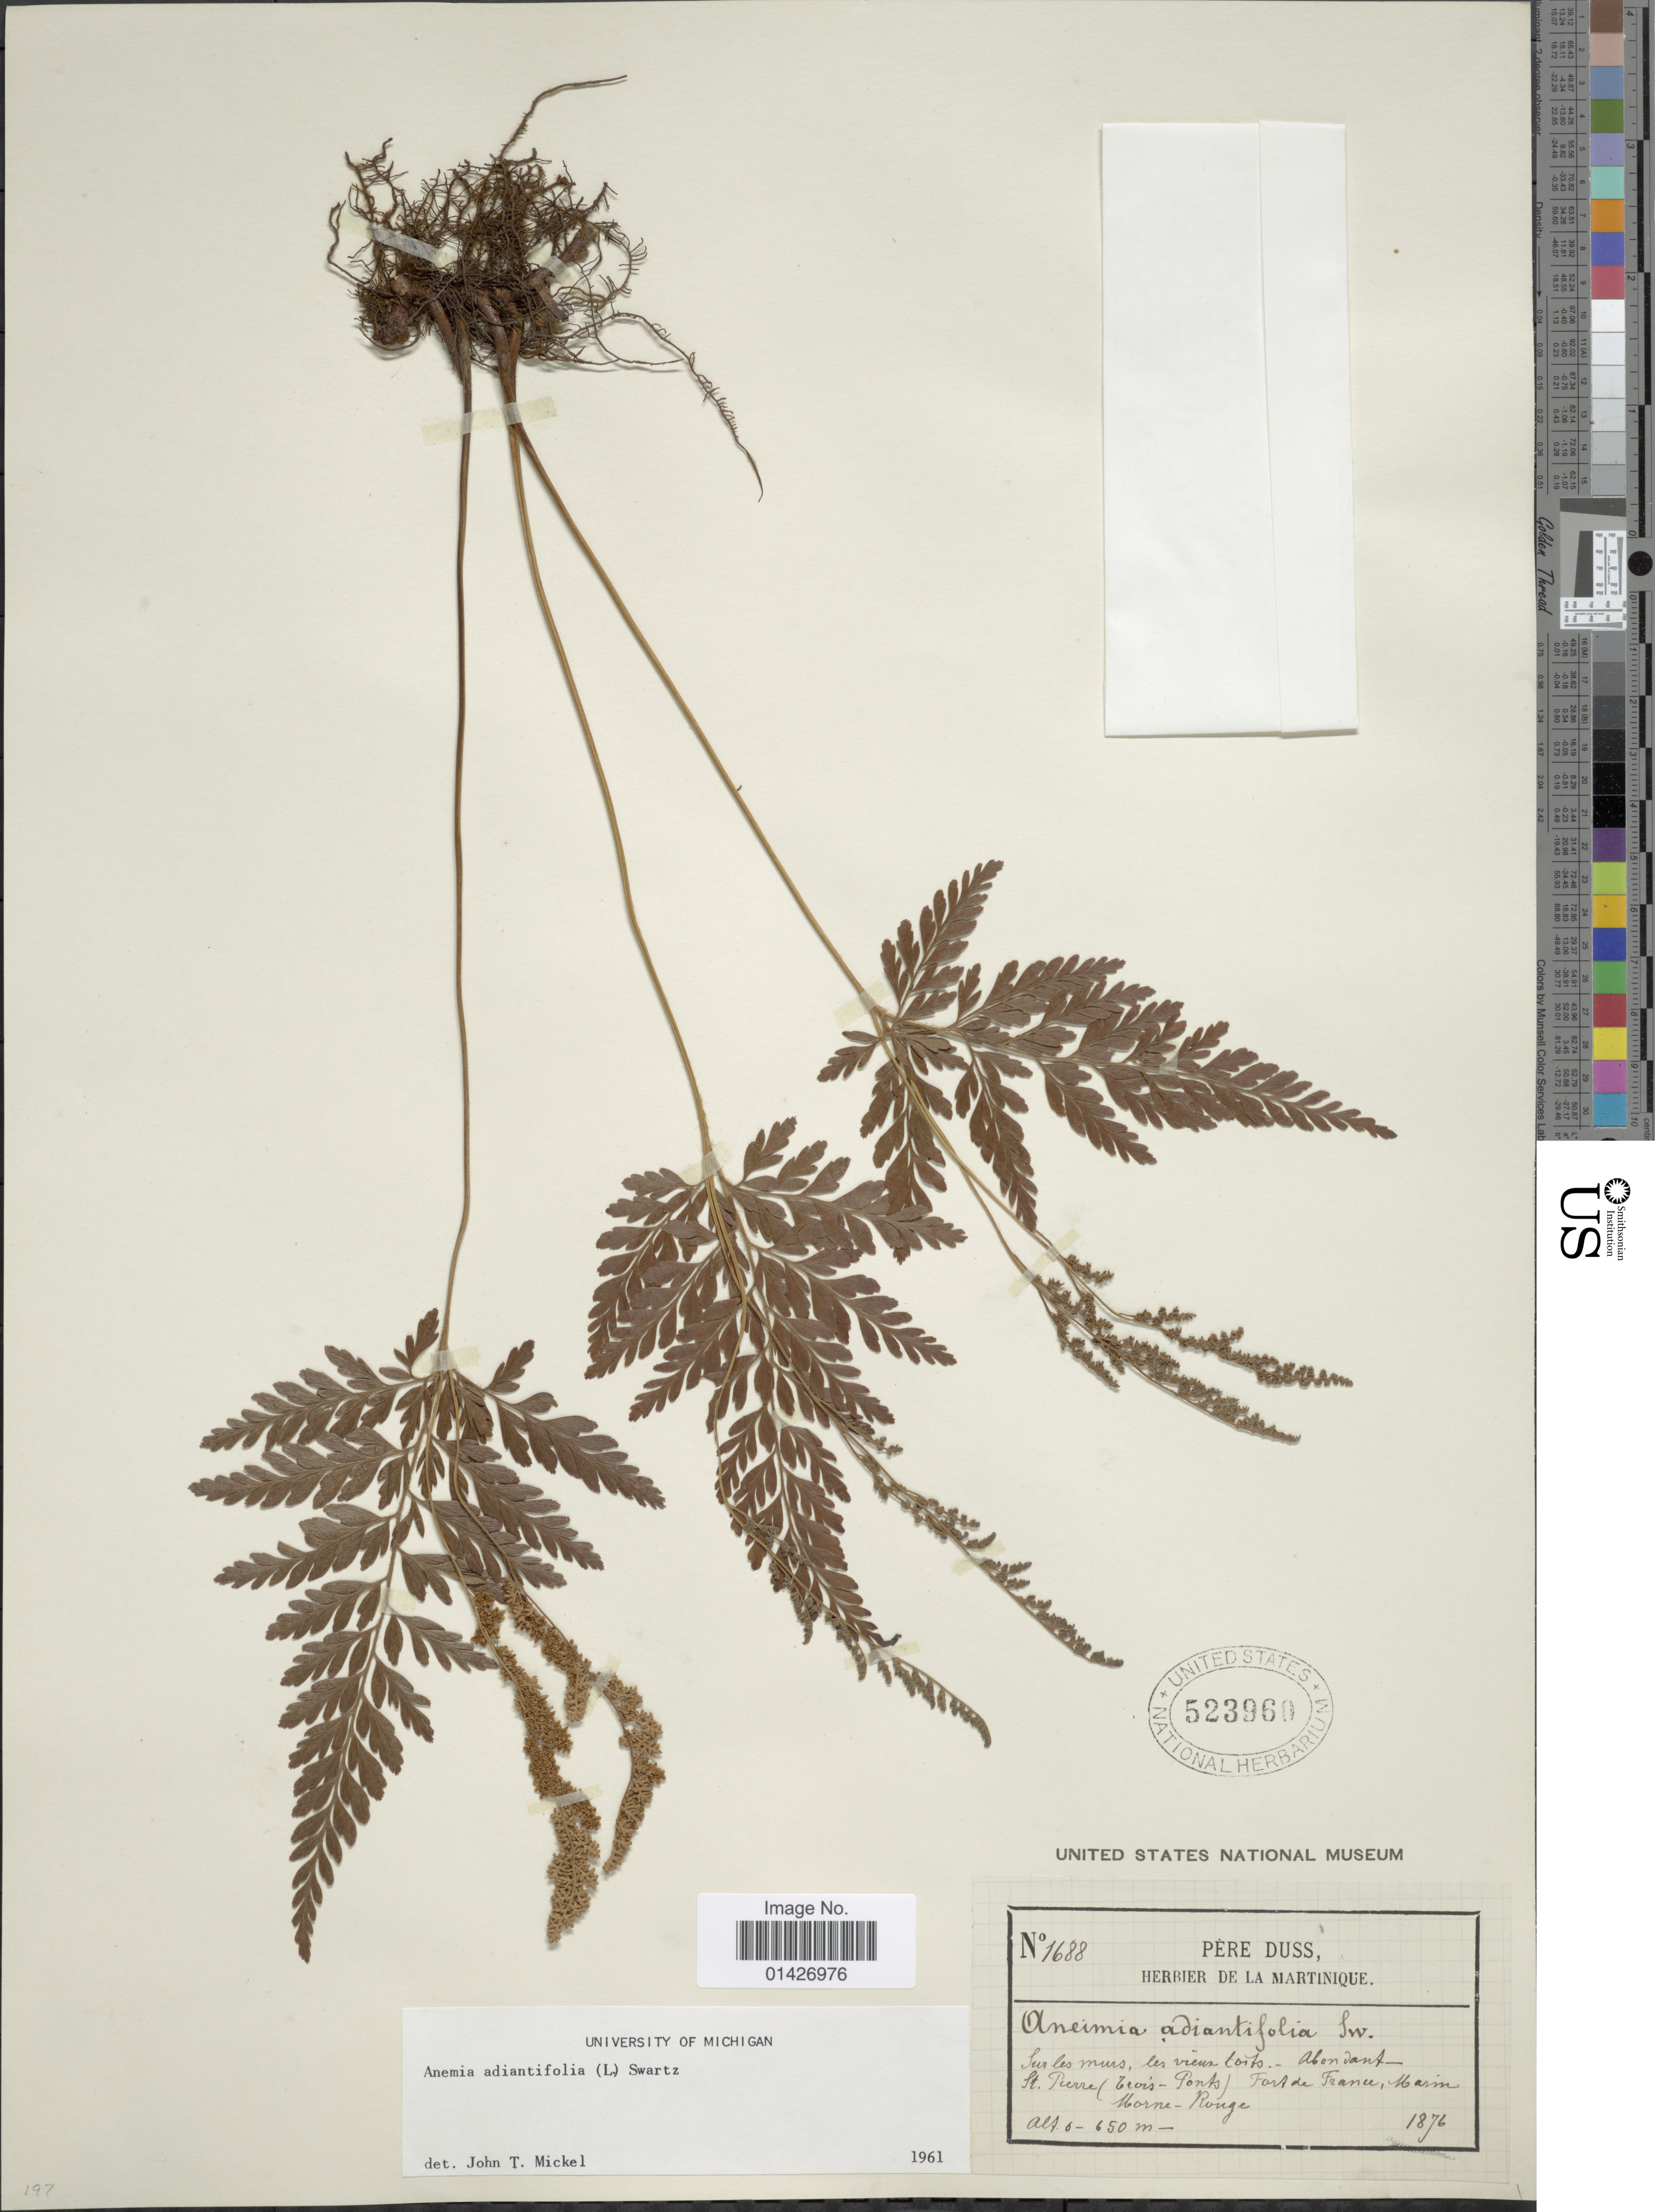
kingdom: Plantae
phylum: Tracheophyta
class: Polypodiopsida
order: Schizaeales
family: Anemiaceae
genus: Anemia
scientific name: Anemia adiantifolia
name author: (L.) Sw.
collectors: Père Duss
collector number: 1688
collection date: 1876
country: Martinique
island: Martinique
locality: Sur les murs, les vieux toits abondant St Pierre (Trois-Ponts) Fort de France, marin Morne Rouge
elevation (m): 650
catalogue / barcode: US 523960